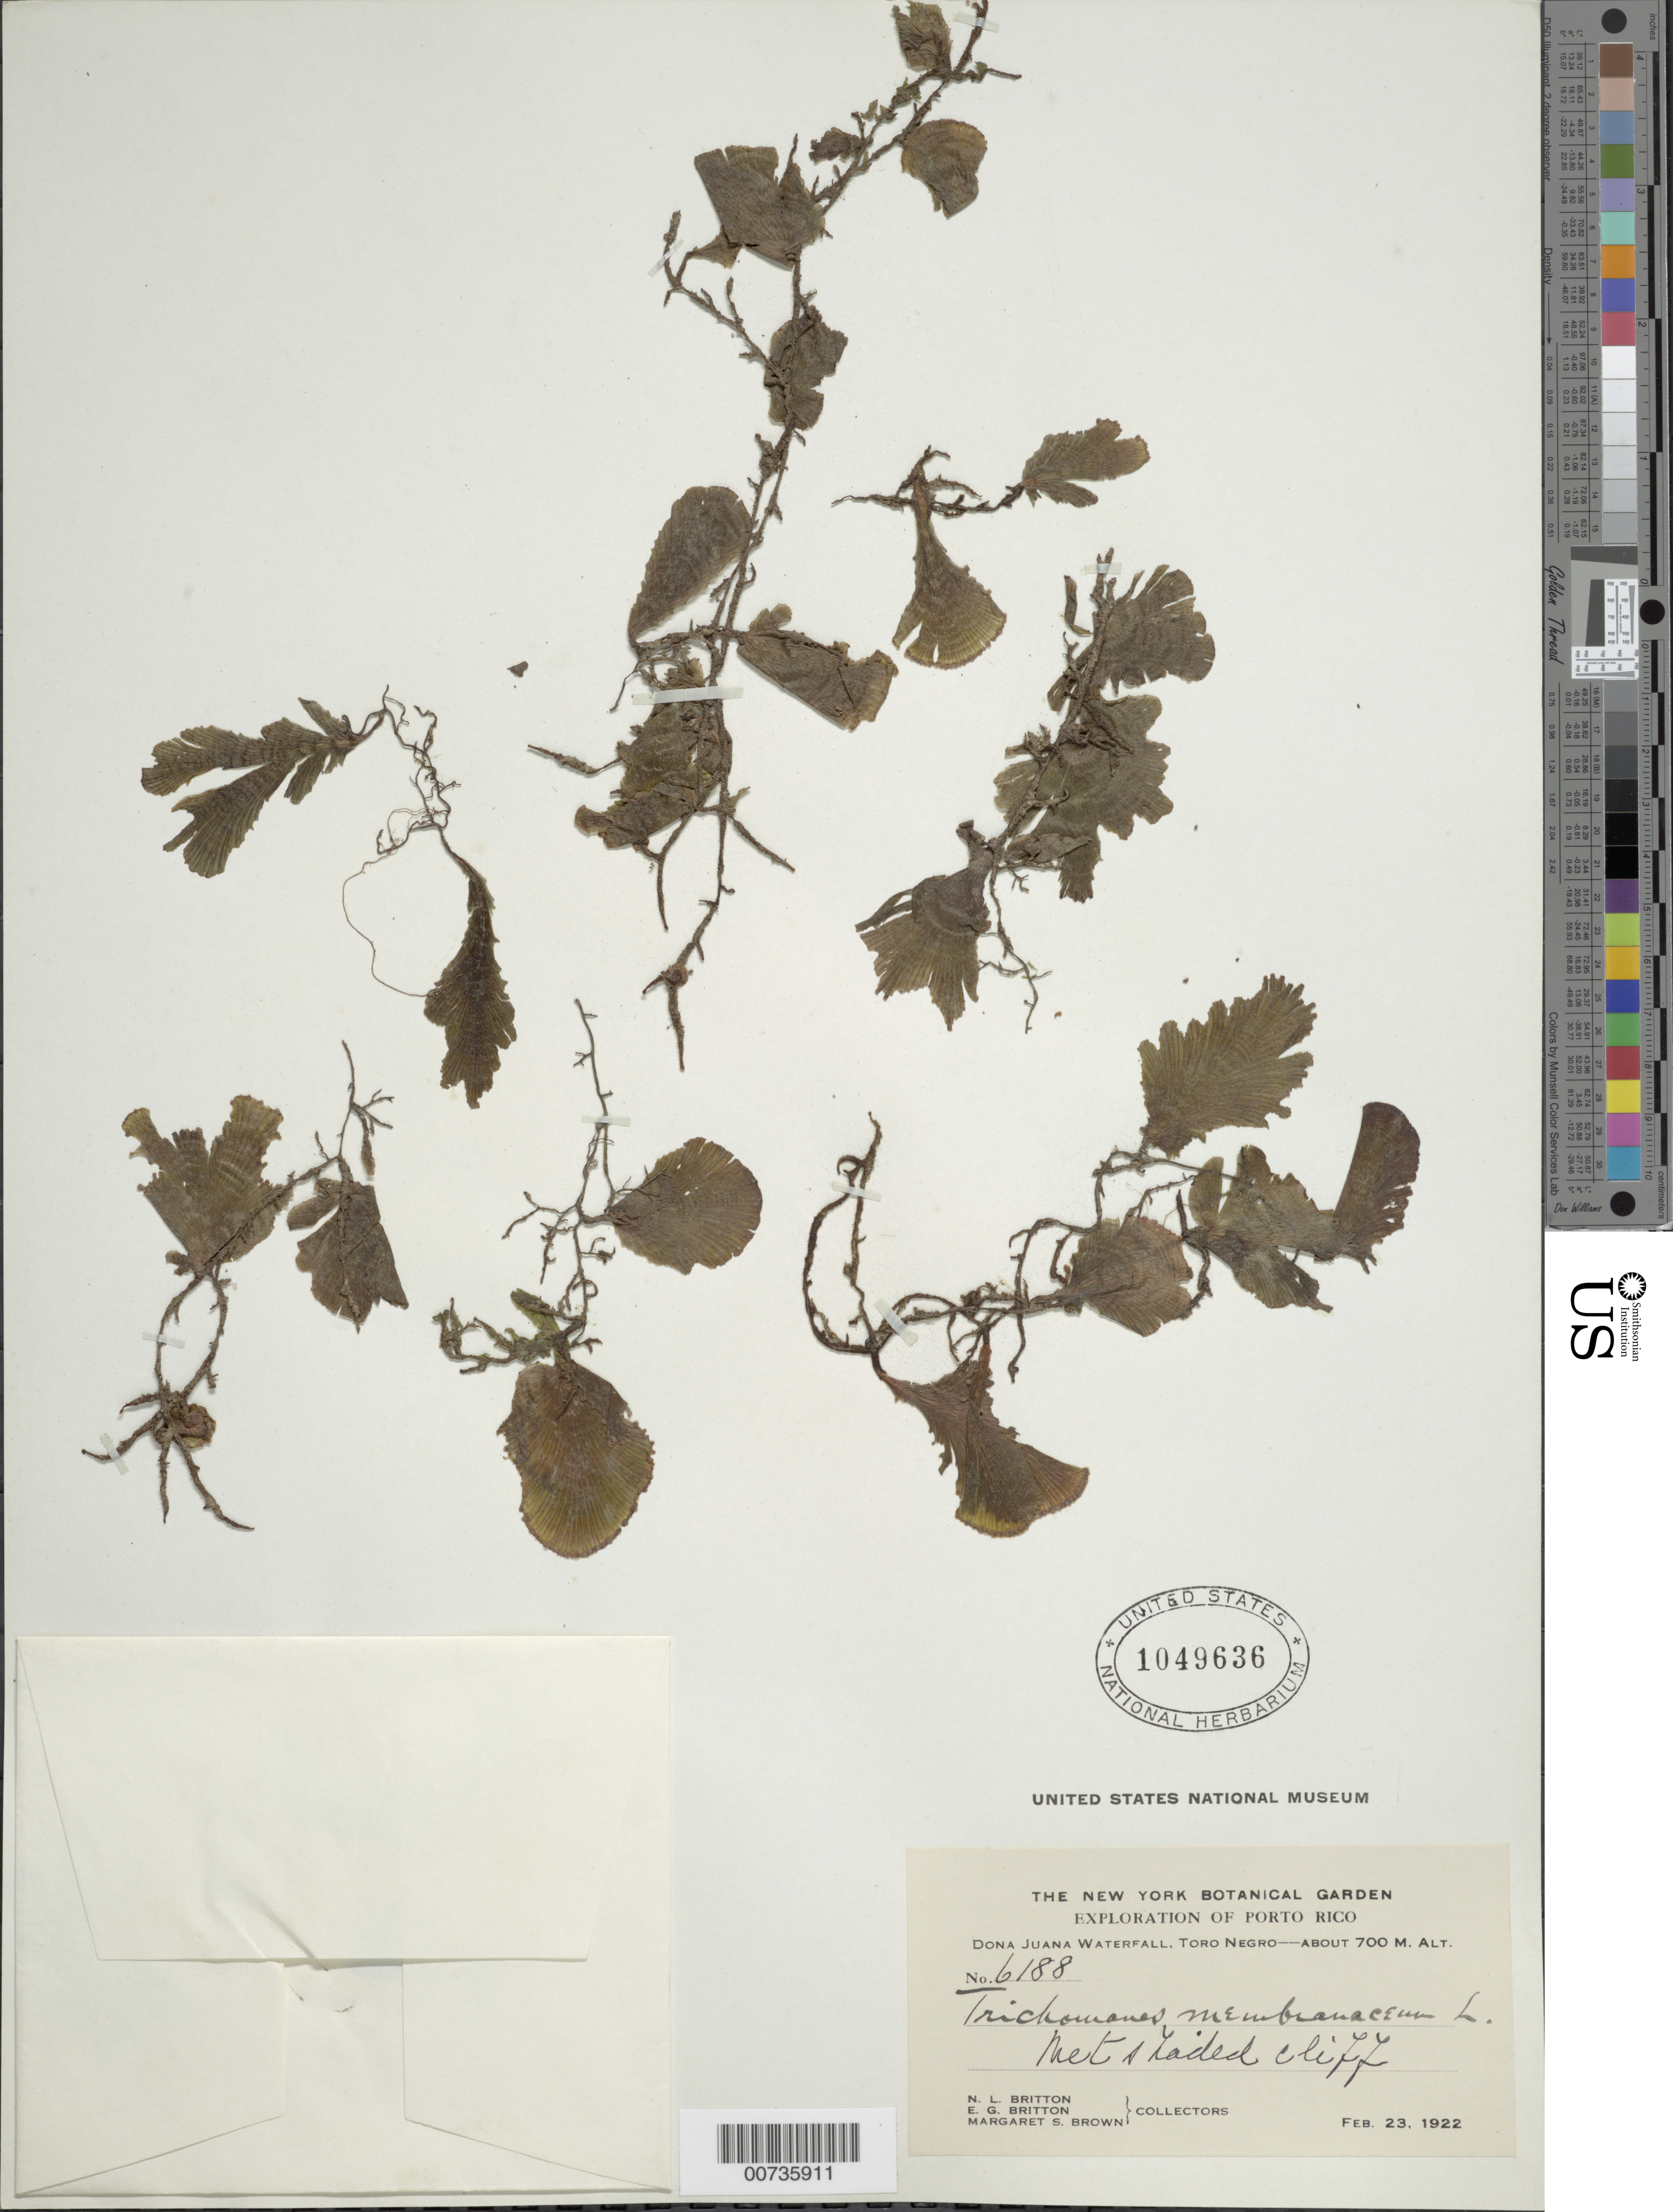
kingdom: Plantae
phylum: Tracheophyta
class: Polypodiopsida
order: Hymenophyllales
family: Hymenophyllaceae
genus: Didymoglossum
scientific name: Didymoglossum membranaceum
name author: (L.) Vareschi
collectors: N. Britton, E. G. Britton & M. S. Brown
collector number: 6188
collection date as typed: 23 Feb 1922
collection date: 1922-02-23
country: Puerto Rico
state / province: Villalba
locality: Dona Juana Waterfall, Toro Negro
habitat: Wet shaded cliff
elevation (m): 700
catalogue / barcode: US 1049636